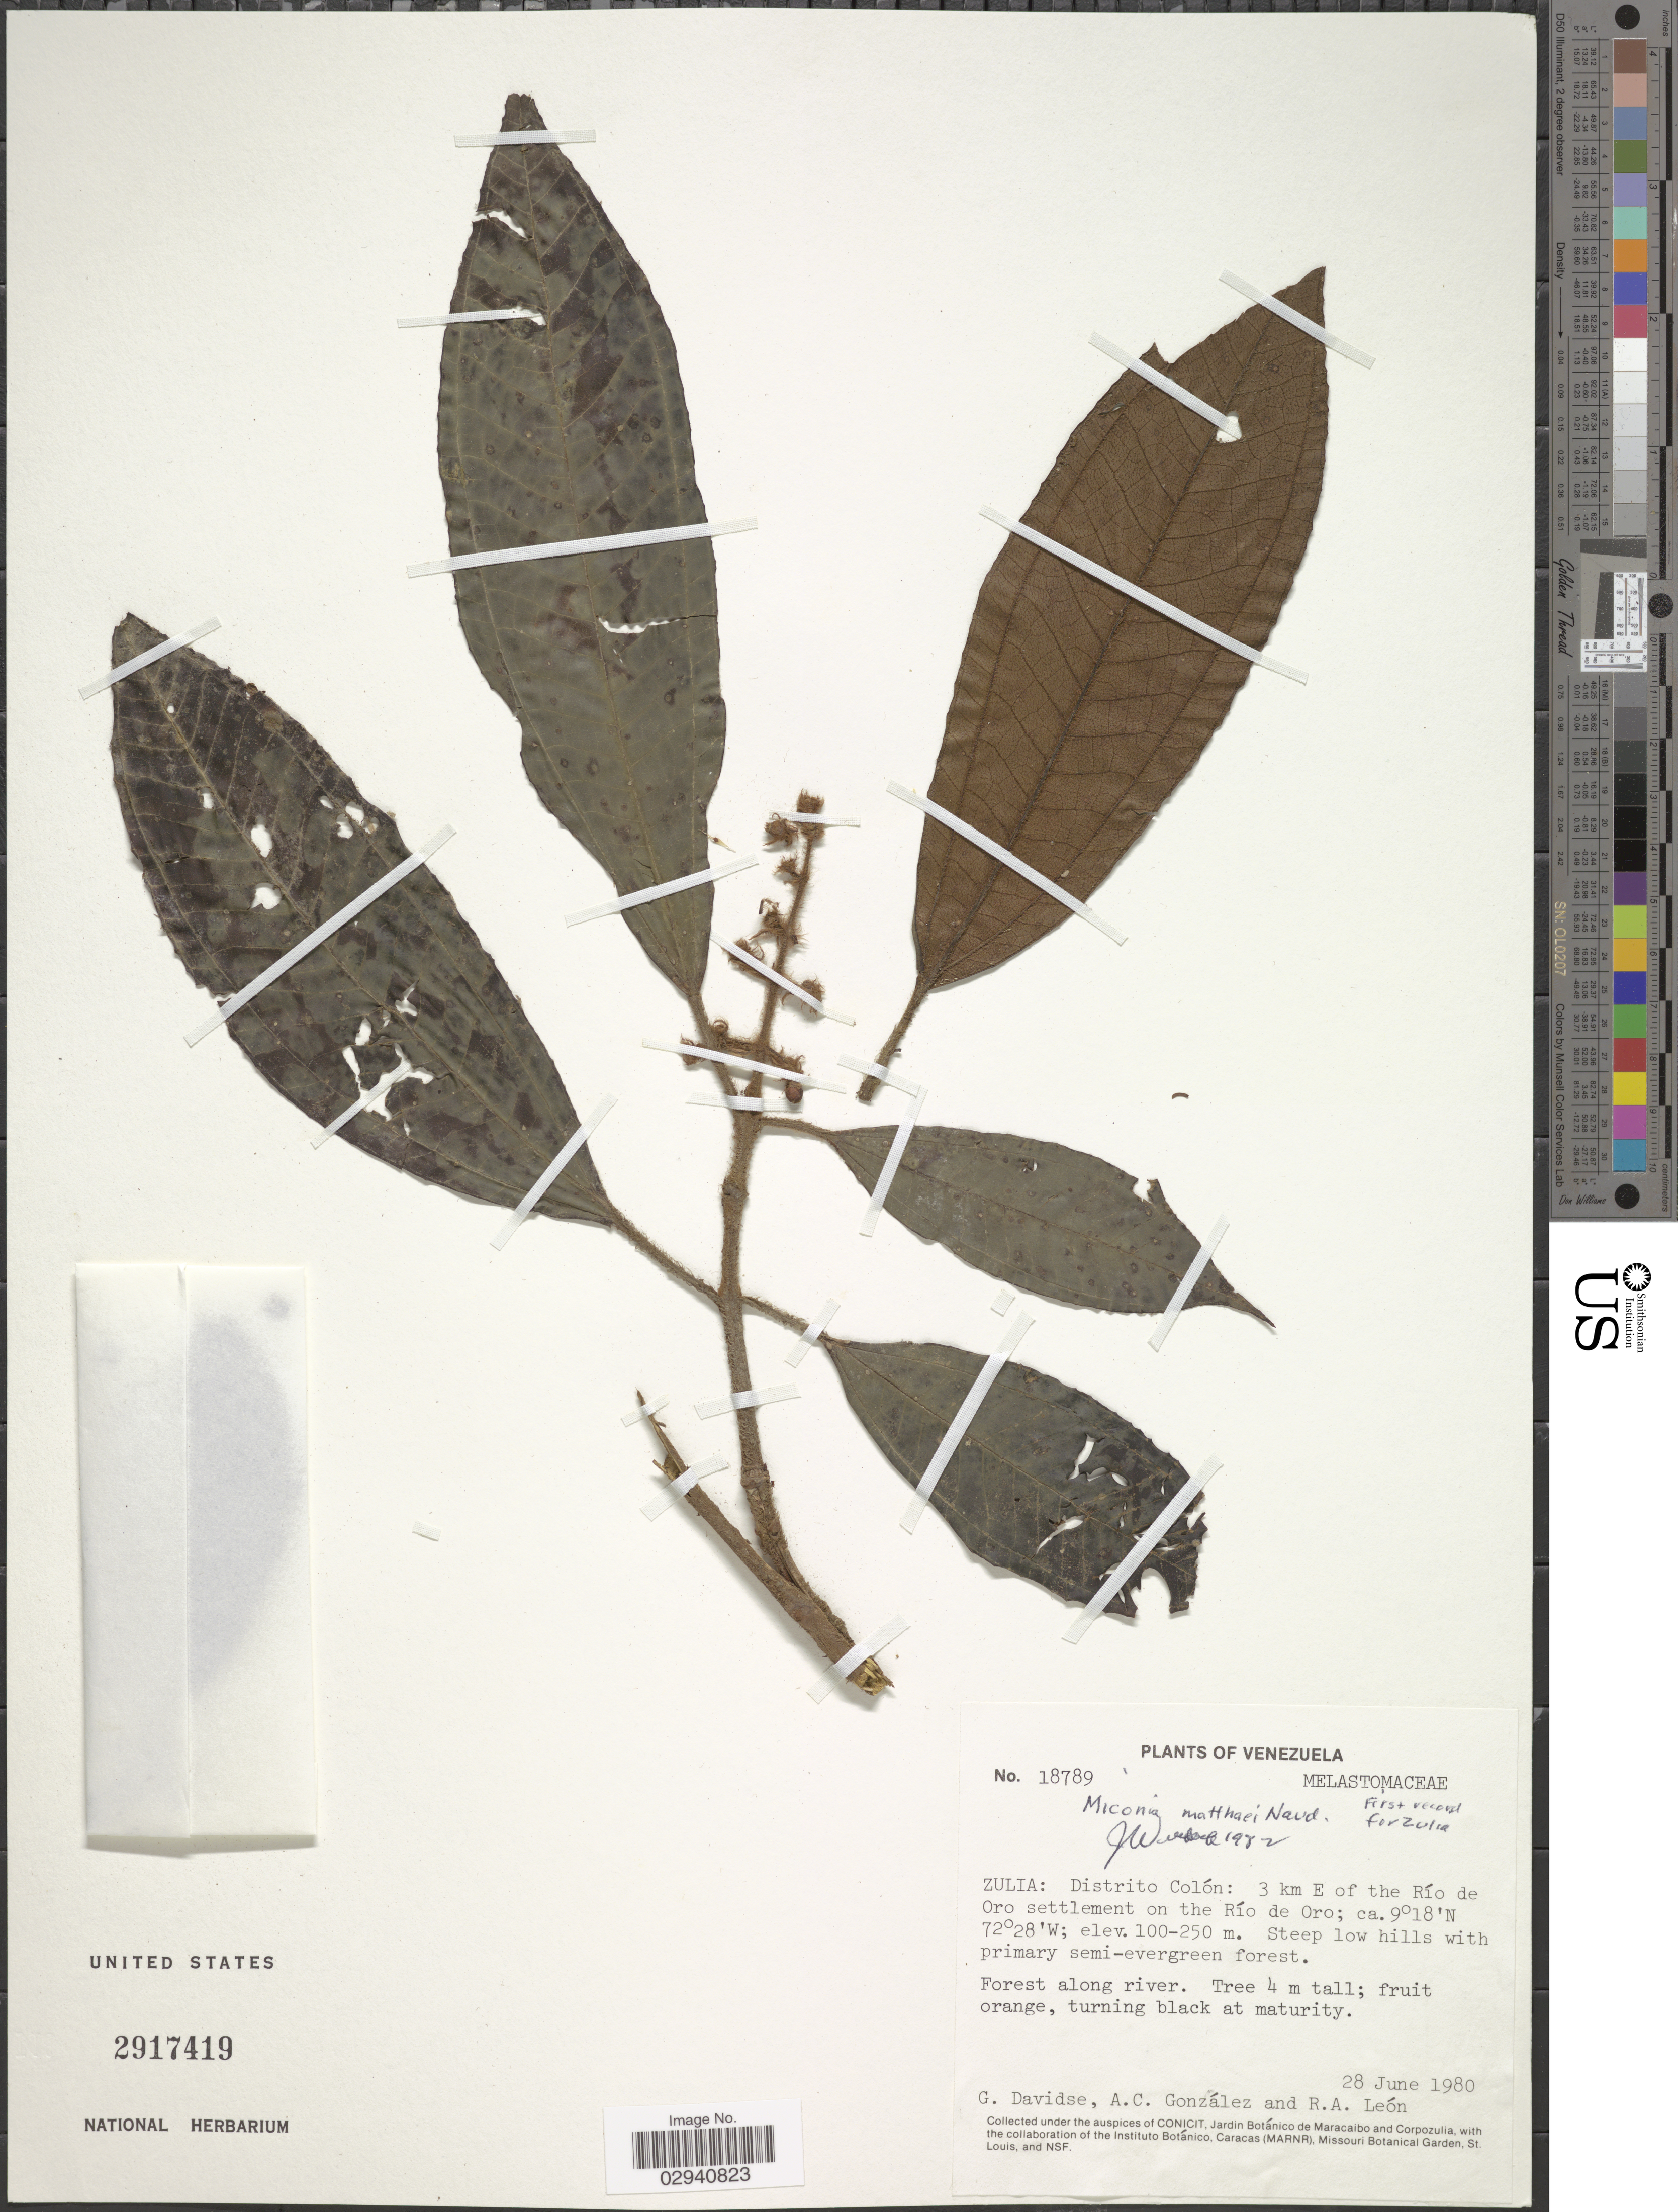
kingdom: Plantae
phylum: Tracheophyta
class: Magnoliopsida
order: Myrtales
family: Melastomataceae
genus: Miconia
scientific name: Miconia matthaei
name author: Naudin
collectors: G. Davidse, A. C. González & R. A. León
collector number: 18789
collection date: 1980-06-28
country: Venezuela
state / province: Zulia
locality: Distrito Colón: 3 km E of the Río de Oro settlement on the Río de Oro.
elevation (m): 100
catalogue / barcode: US 2917419